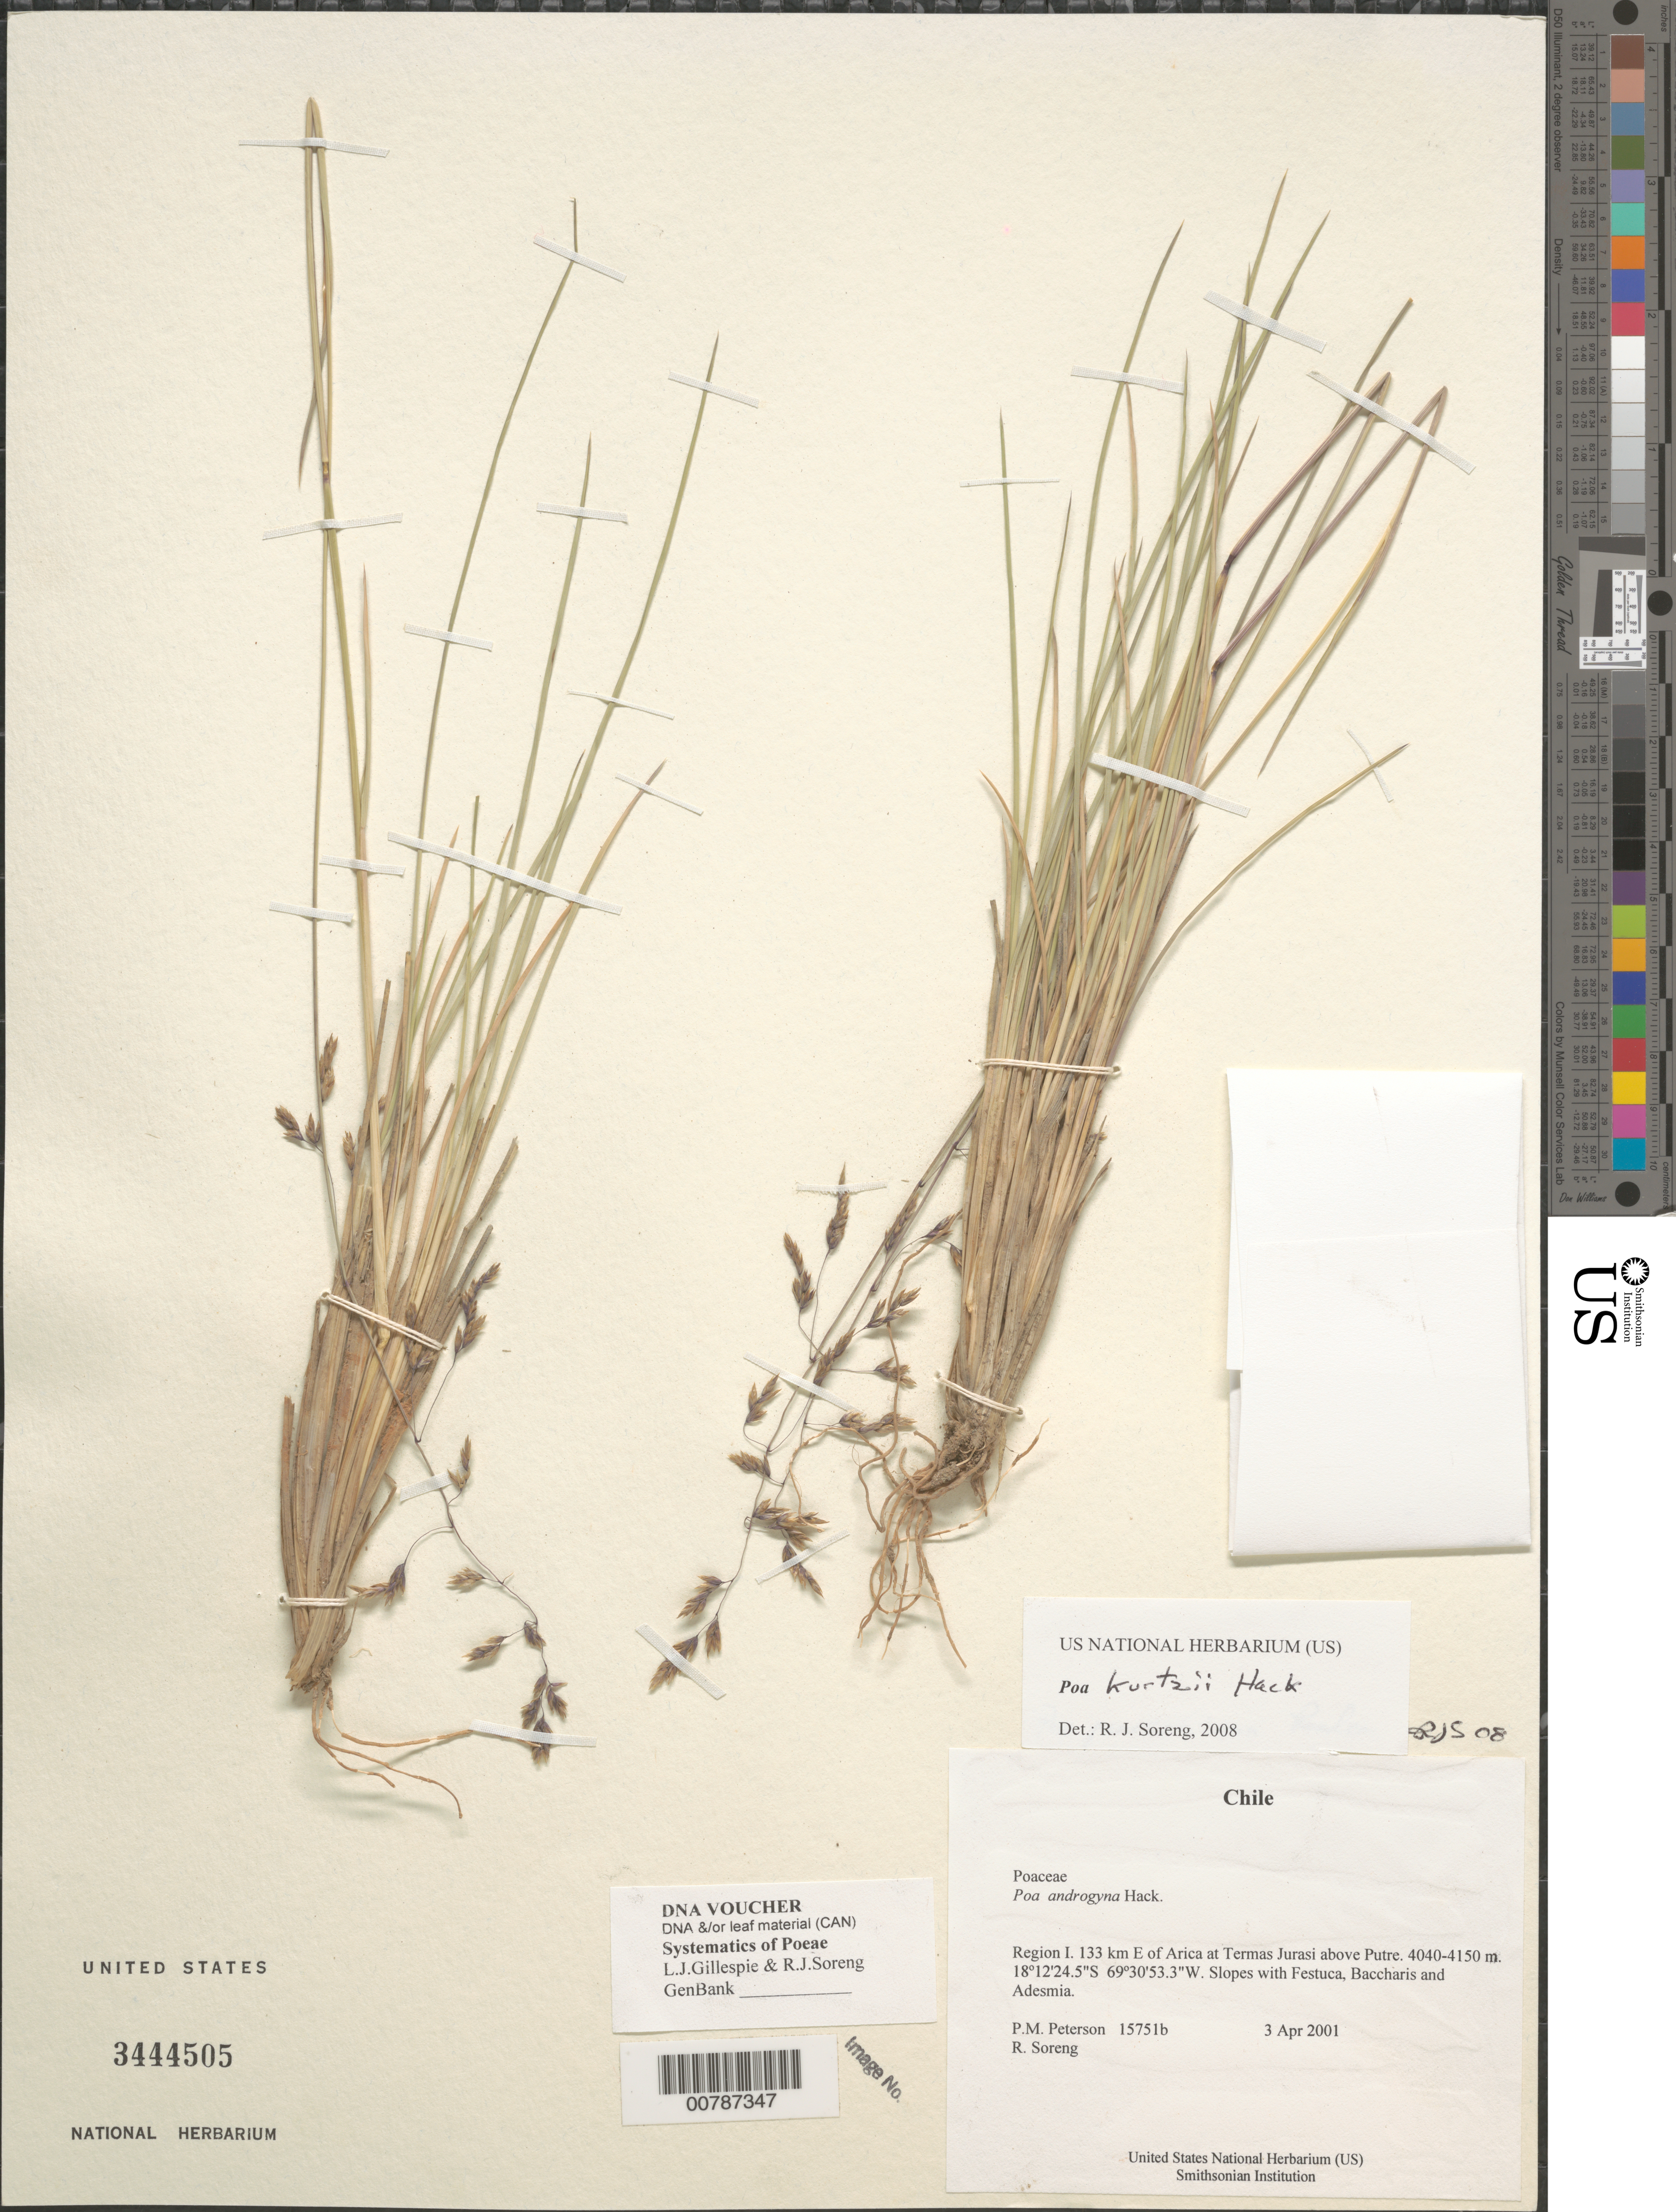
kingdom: Plantae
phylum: Tracheophyta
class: Liliopsida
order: Poales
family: Poaceae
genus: Poa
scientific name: Poa kurtzii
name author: R.E. Fr.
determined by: Soreng, Robert J., Research Associate (BOT), Smithsonian Institution - National Museum of Natural History (UNITED STATES)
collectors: P. M. Peterson & R. J. Soreng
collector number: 15751-b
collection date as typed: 03 Apr 2001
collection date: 2001-04-03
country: Chile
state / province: Tarapacá (I)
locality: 133 km E of Arica at Termas Jurasi above Putre.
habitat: Slopes with Festuca, Baccharis and Adesmia.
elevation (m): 4040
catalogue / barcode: US 3444505